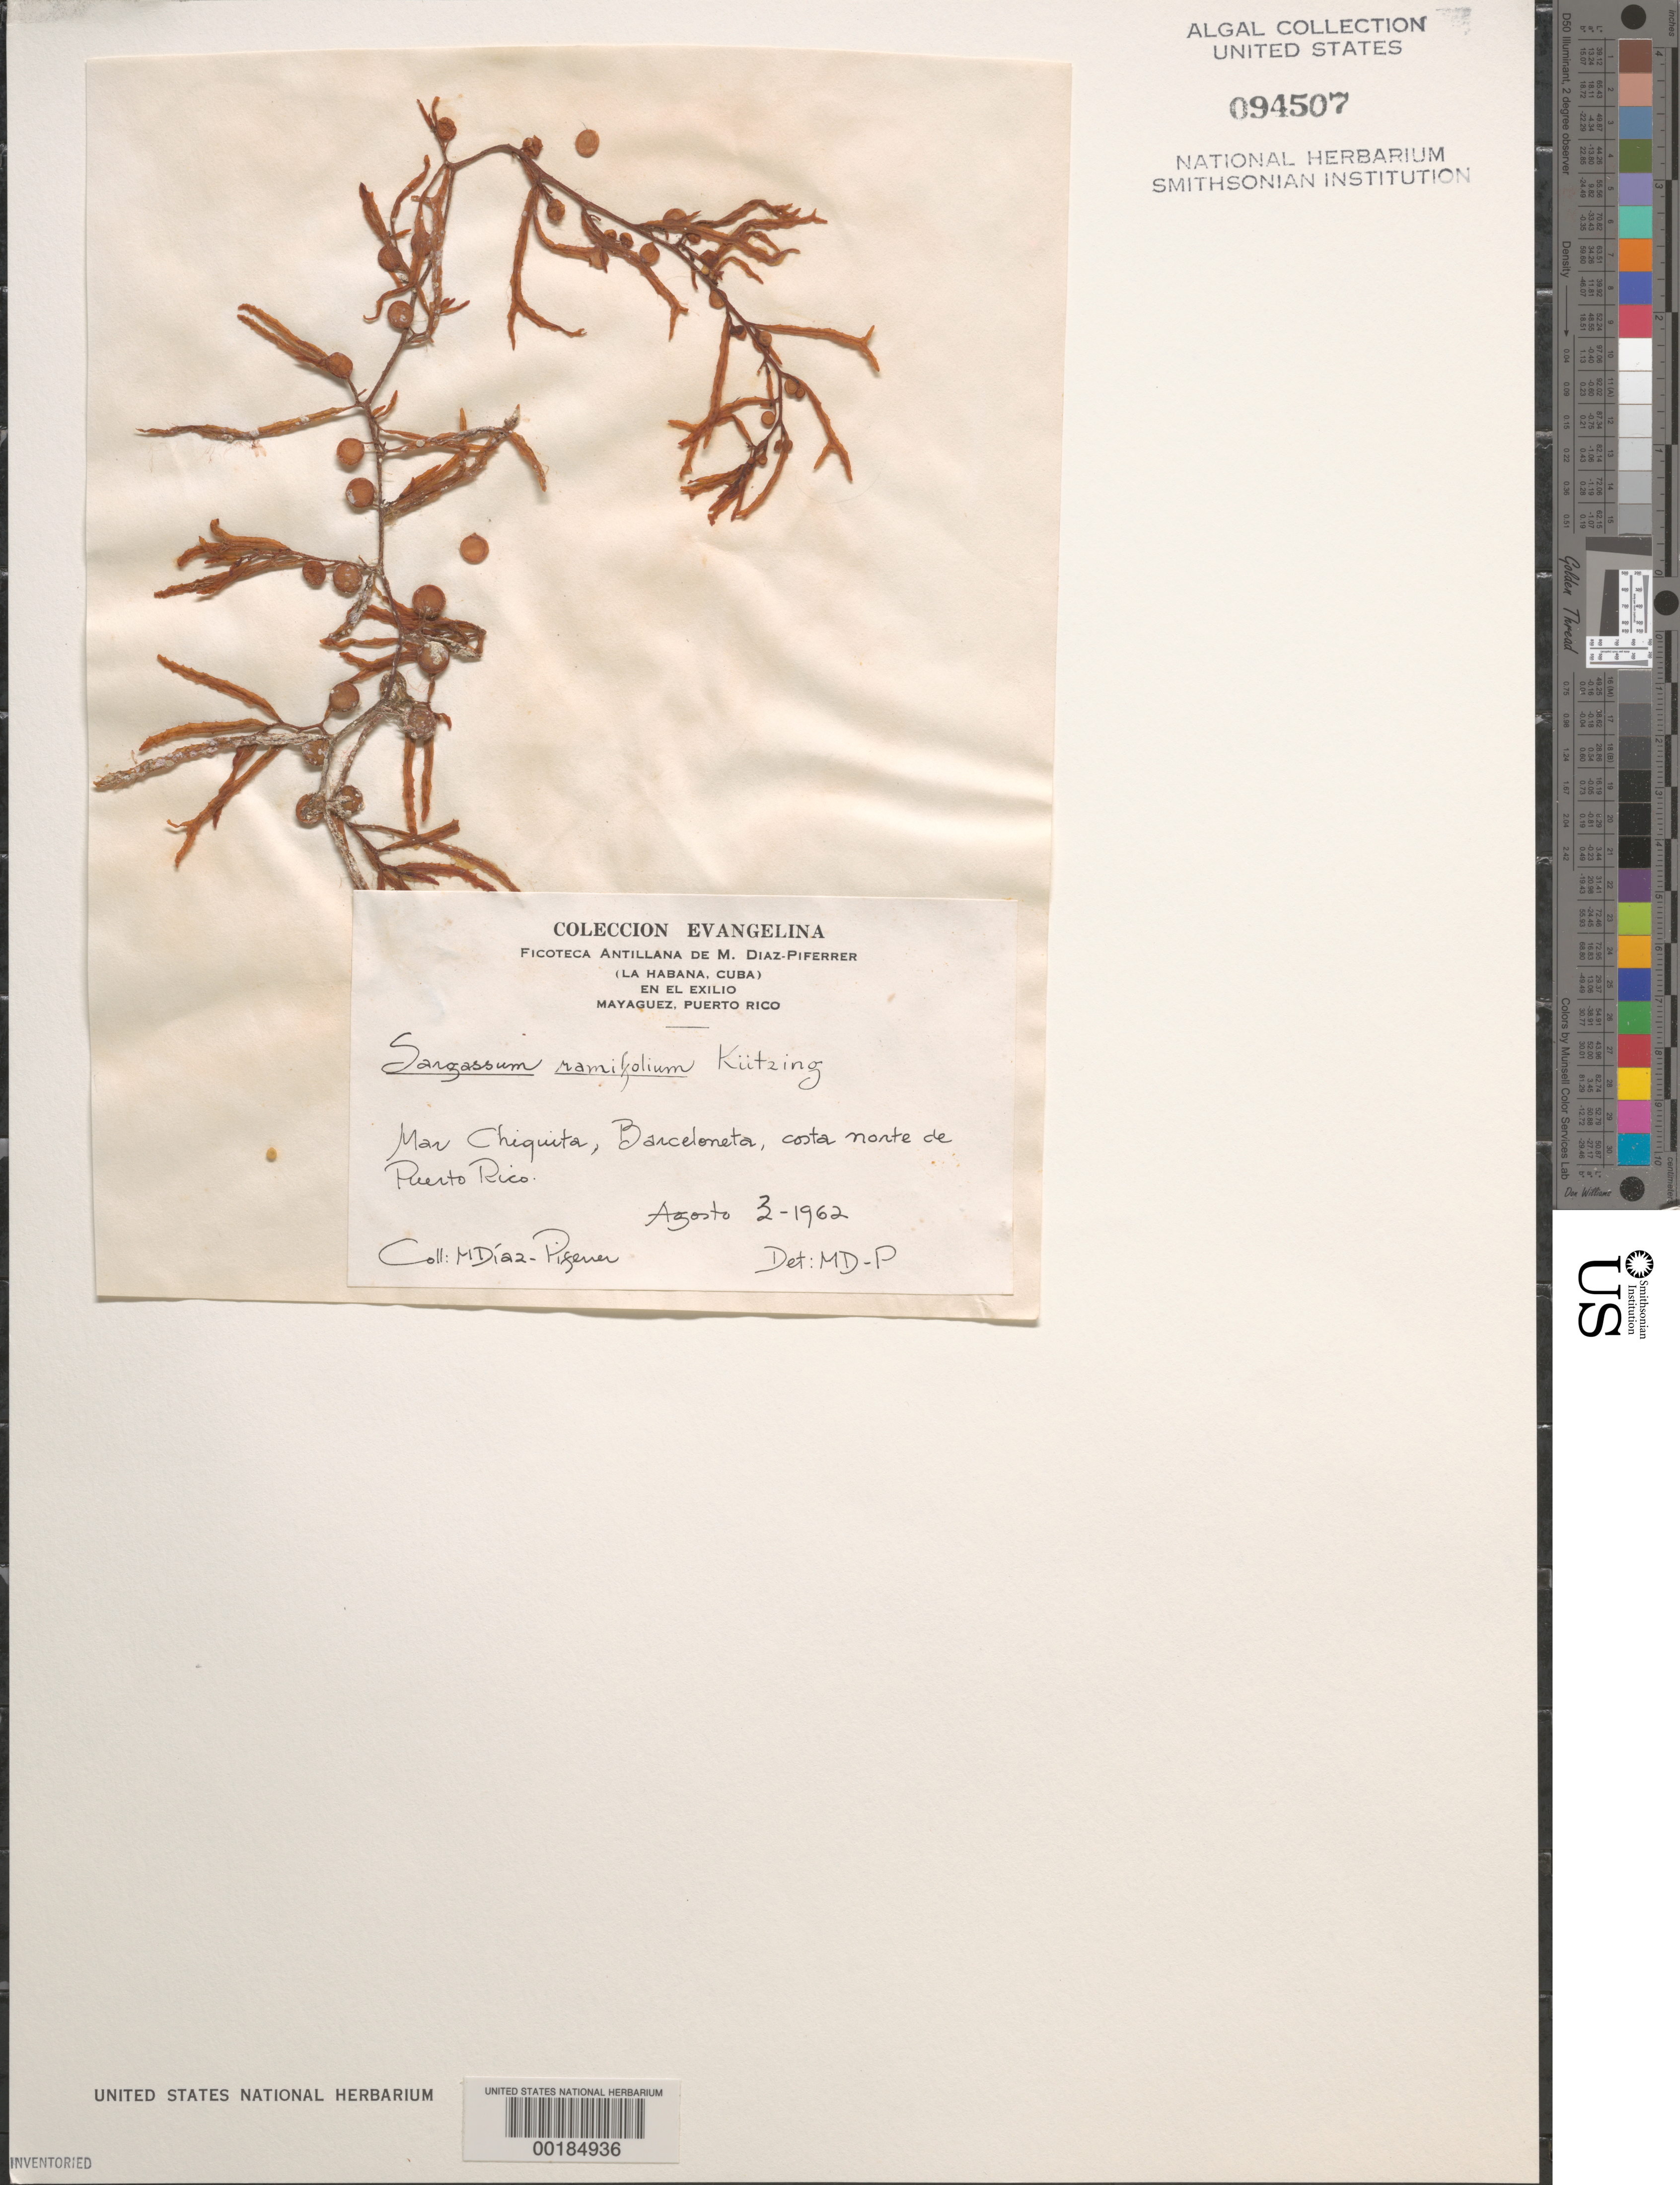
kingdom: Chromista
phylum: Ochrophyta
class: Phaeophyceae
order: Fucales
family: Sargassaceae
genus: Sargassum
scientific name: Sargassum ramifolium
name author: Kütz.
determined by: Diaz-Piferrer, M.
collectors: M. Diaz-Piferrer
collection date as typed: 03 Aug 1962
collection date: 1962-08-03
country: Puerto Rico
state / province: Barceloneta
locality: Mar Chiquita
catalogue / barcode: US 94507